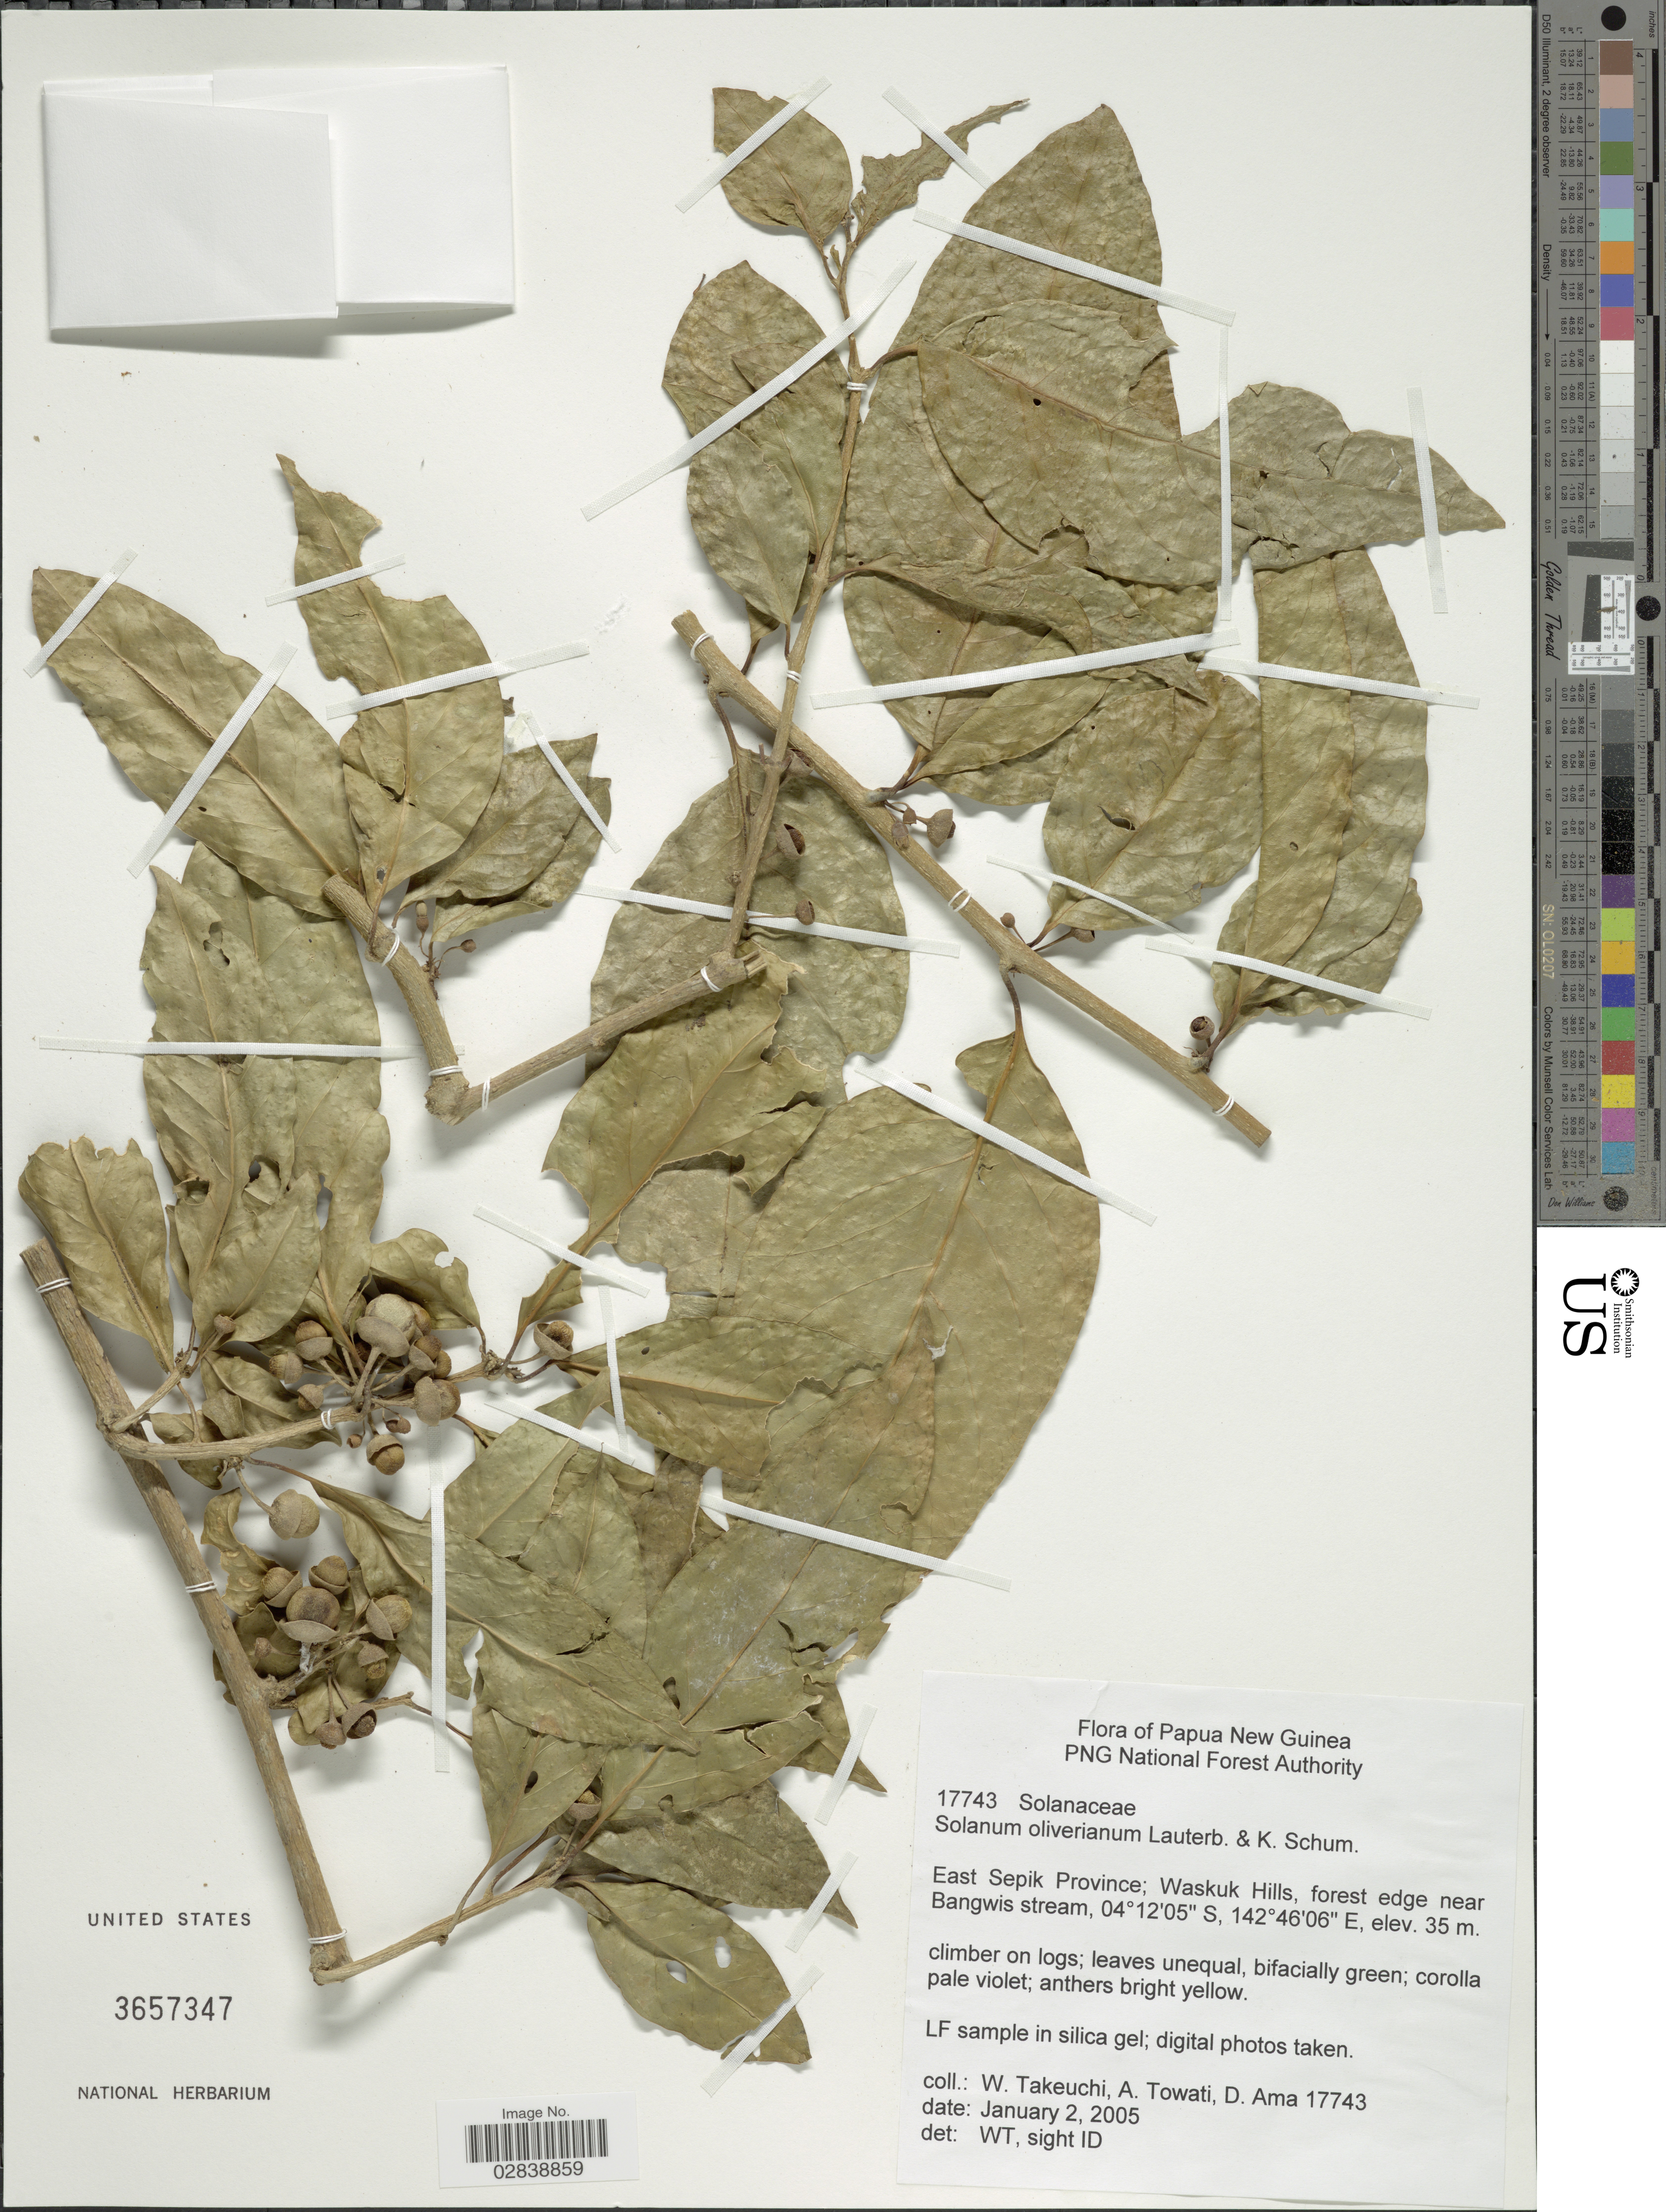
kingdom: Plantae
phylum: Tracheophyta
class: Magnoliopsida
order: Solanales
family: Solanaceae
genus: Lycianthes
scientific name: Lycianthes impar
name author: (Warb.) Bitter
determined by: Knapp, S. D.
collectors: W. Takeuchi, A. Towati & D. Ama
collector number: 11743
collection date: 2005-01-02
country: Papua New Guinea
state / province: East Sepik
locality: East Sepik Province; Waskuk Hills, forest edge near Bangwis stream.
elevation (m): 35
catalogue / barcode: US 3657347